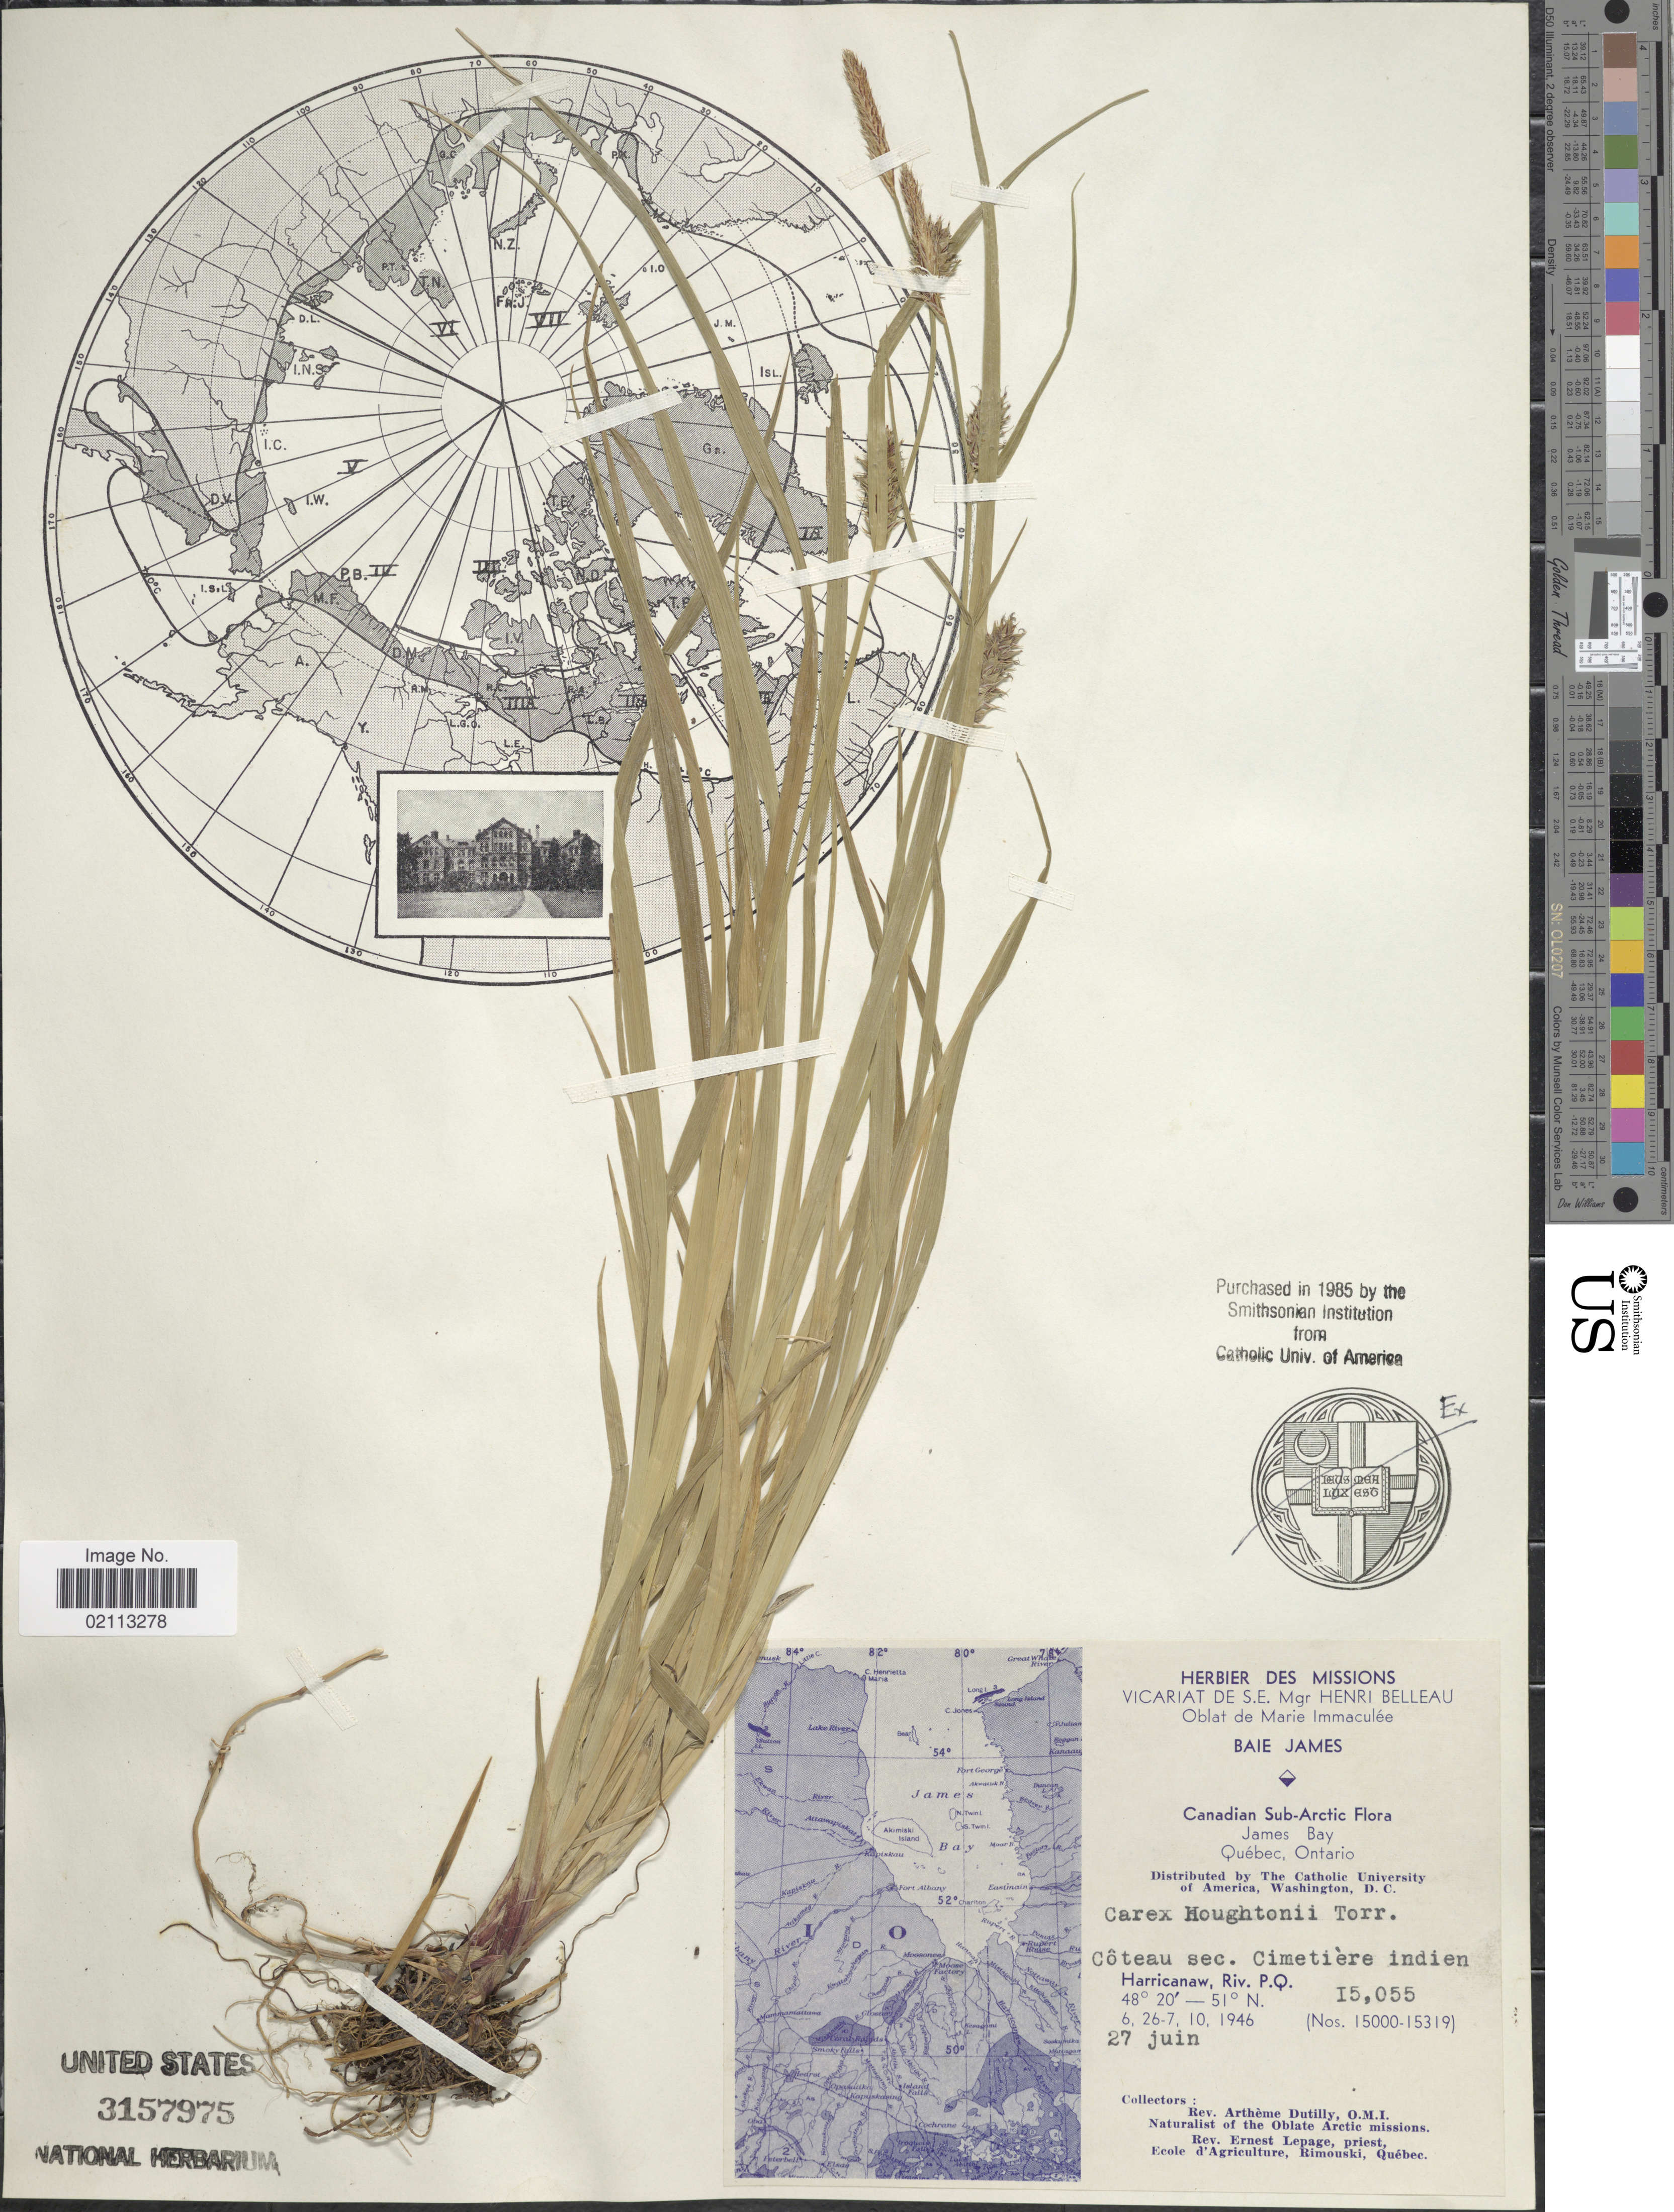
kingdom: Plantae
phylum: Tracheophyta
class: Liliopsida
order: Poales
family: Cyperaceae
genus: Carex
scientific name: Carex houghtoniana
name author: Torr. ex Dewey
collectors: A. Dutilly & E. Lepage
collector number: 15055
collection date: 1946-06-27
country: Canada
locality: Canadian Sub-Arctic, James Bay, Québec, Ontario, Côteau sec. Cimetière indien Harricanaw, Riv. P.Q.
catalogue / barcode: US 3157975